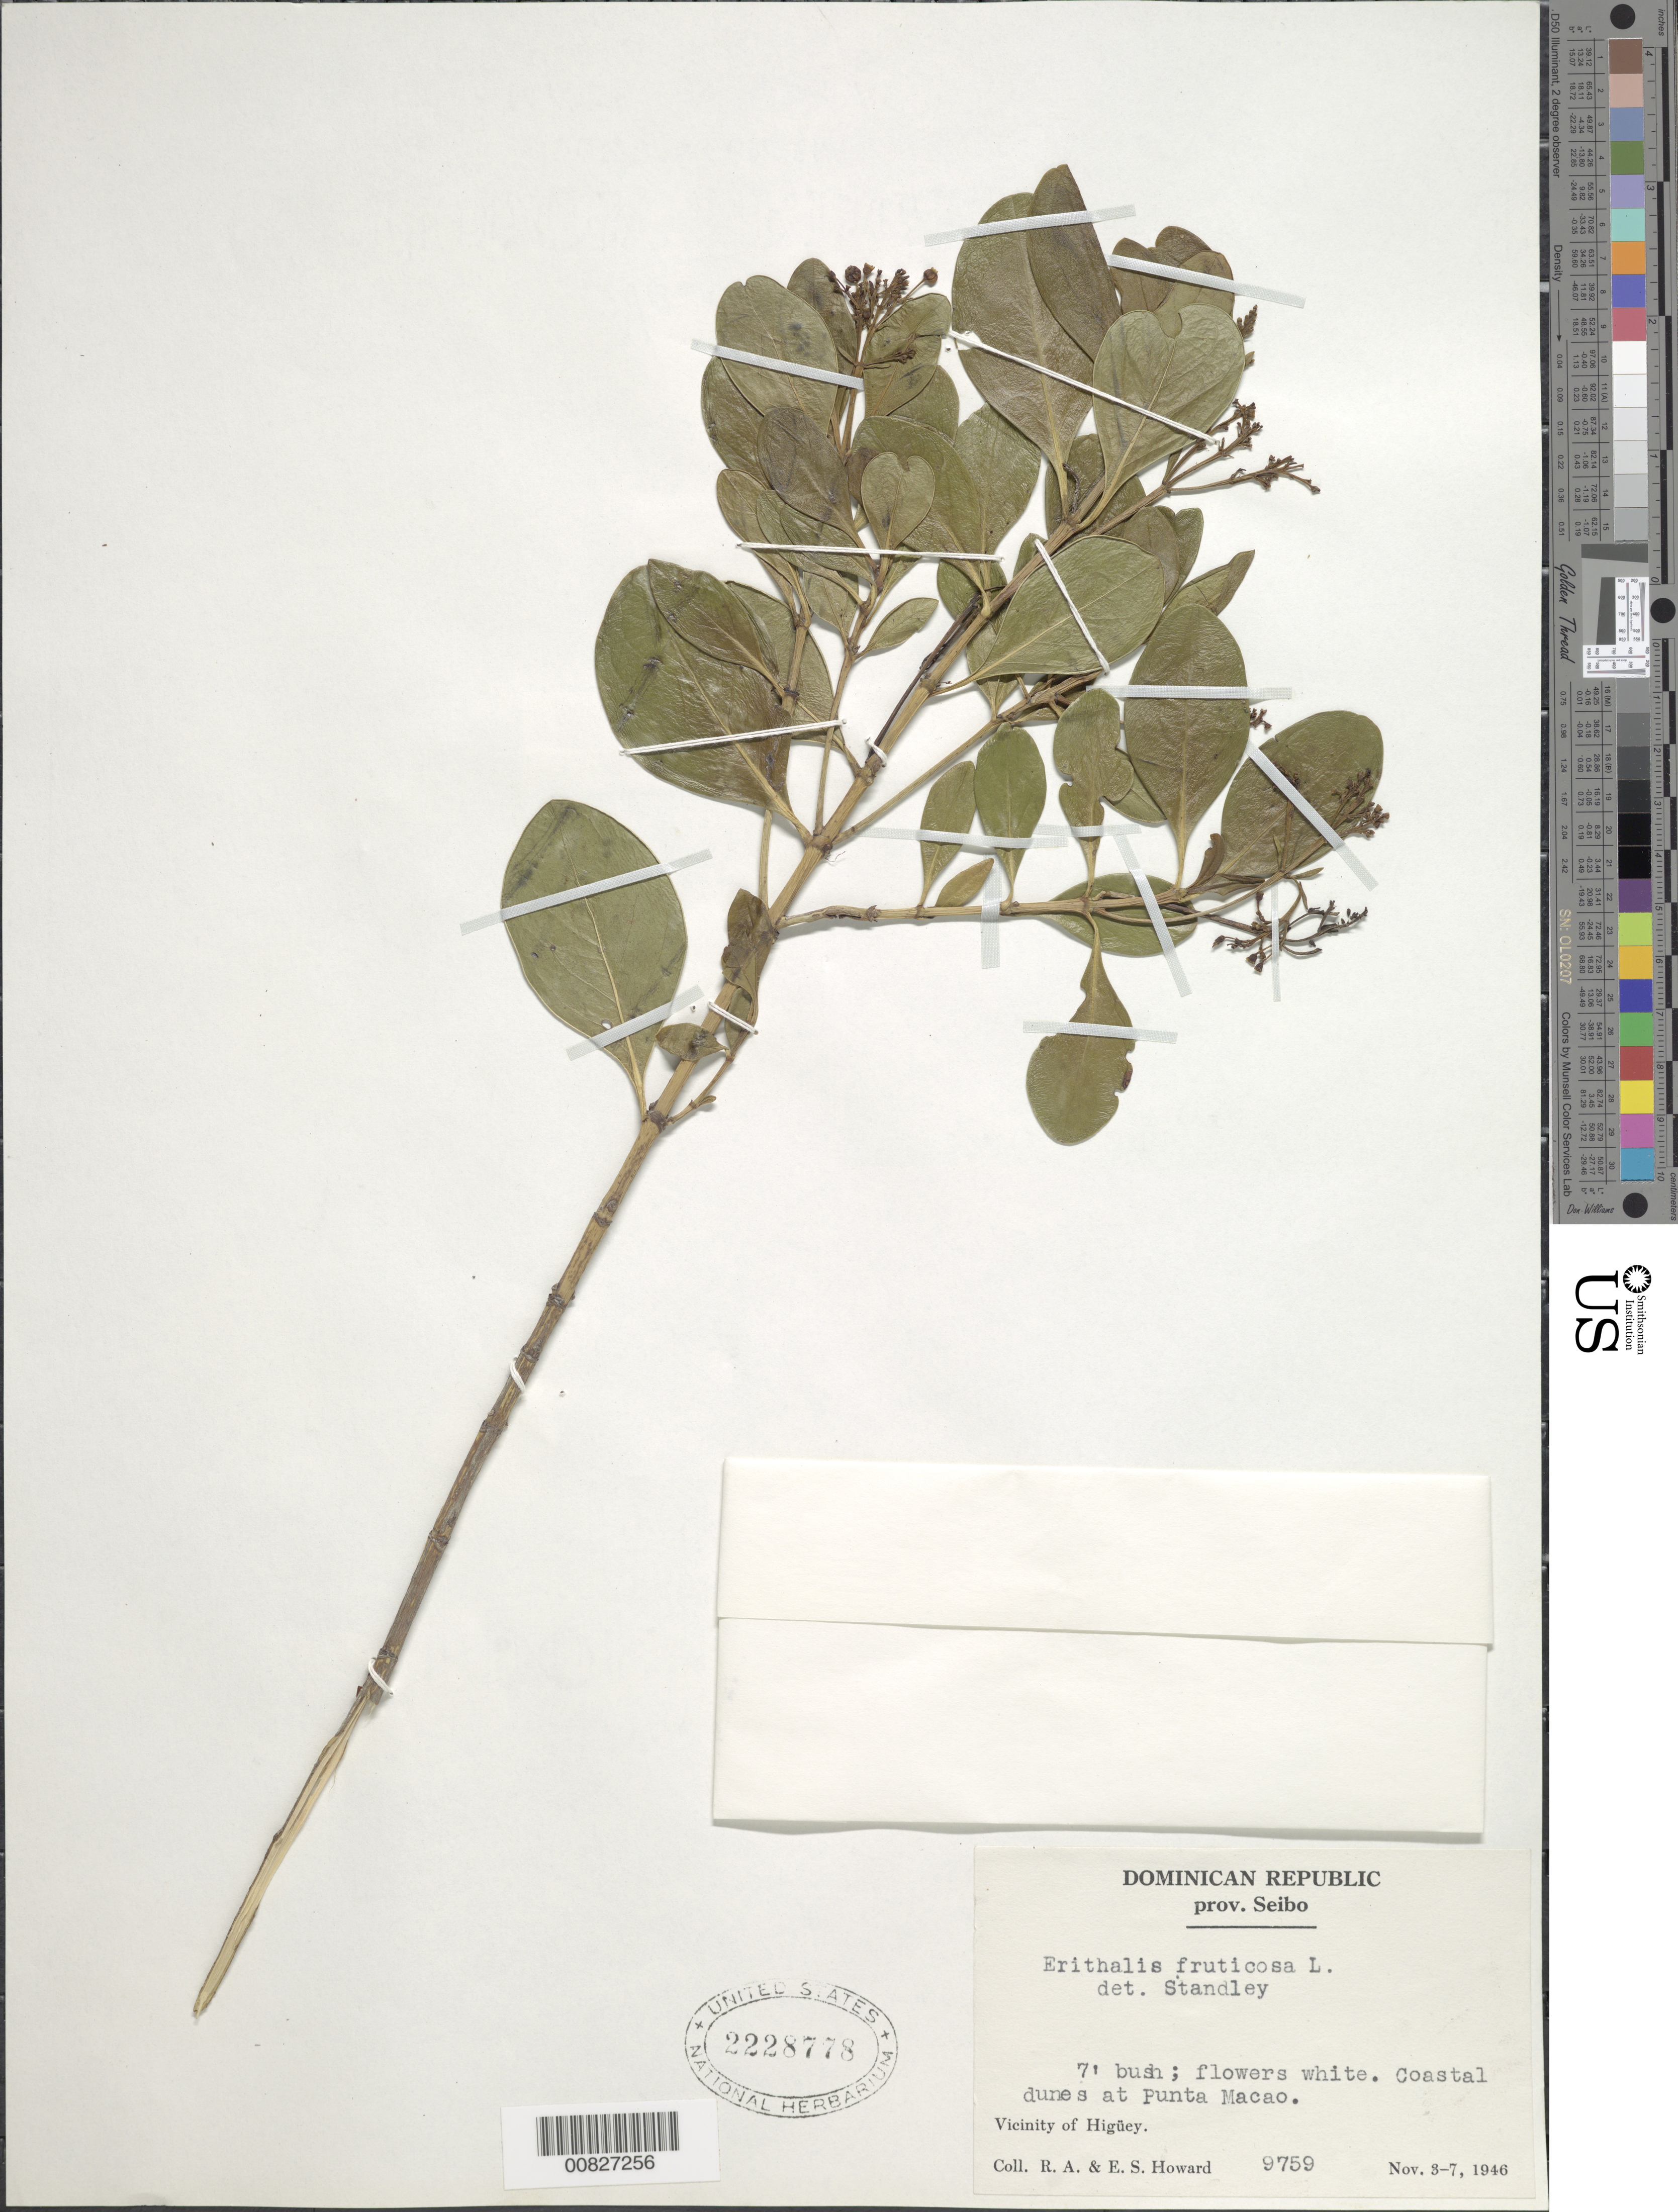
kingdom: Plantae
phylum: Tracheophyta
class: Magnoliopsida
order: Gentianales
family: Rubiaceae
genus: Erithalis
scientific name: Erithalis fruticosa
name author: L.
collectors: R. A. Howard & E. S. Howard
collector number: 9759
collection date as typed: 03 Nov 1946 to 07 Nov 1946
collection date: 1946-11-03/1946-11-07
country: Dominican Republic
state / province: El Seibo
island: Hispaniola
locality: Vicinity of Higüey, at Punta Macao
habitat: Coastal dunes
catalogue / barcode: US 2228778